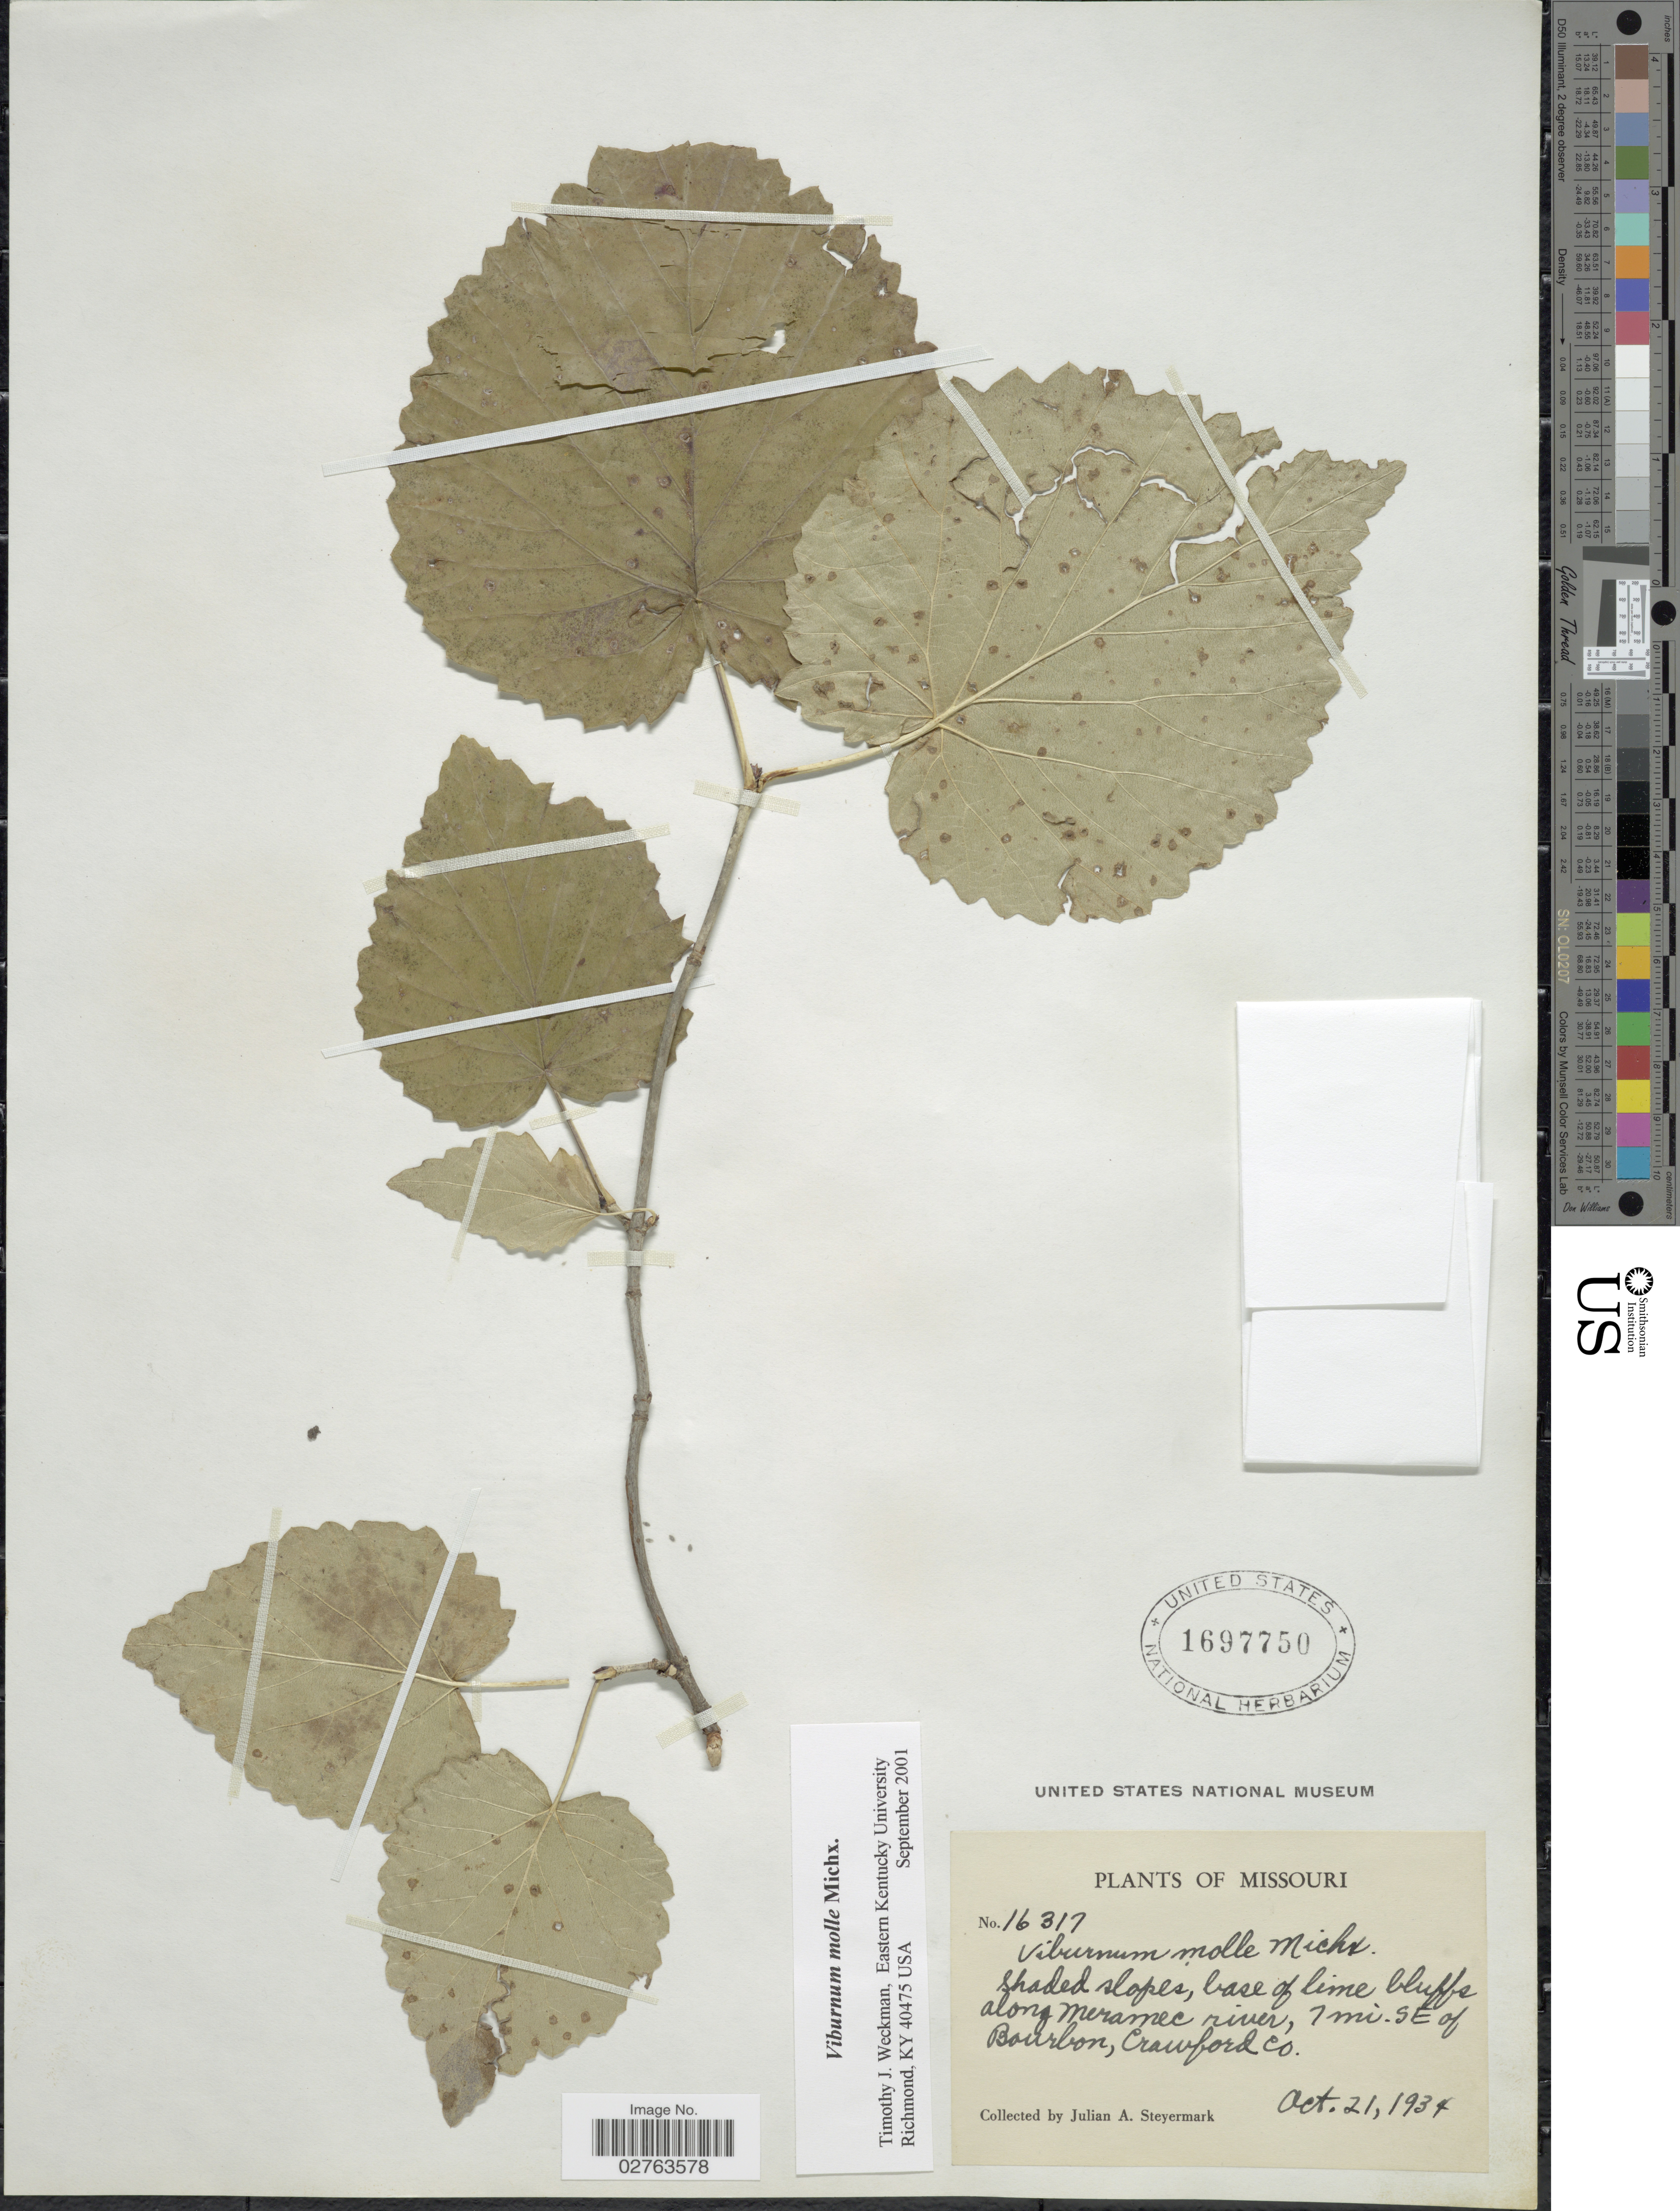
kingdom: Plantae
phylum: Tracheophyta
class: Magnoliopsida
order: Dipsacales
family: Viburnaceae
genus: Viburnum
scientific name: Viburnum molle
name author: Michx.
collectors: J. Steyermark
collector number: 16317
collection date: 1934-10-21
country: United States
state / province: Missouri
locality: Shaded slopes, base of lime bluffs along Meramec river, 7 mi. SE of Bourbon, Crawford Co.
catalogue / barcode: US 1697750